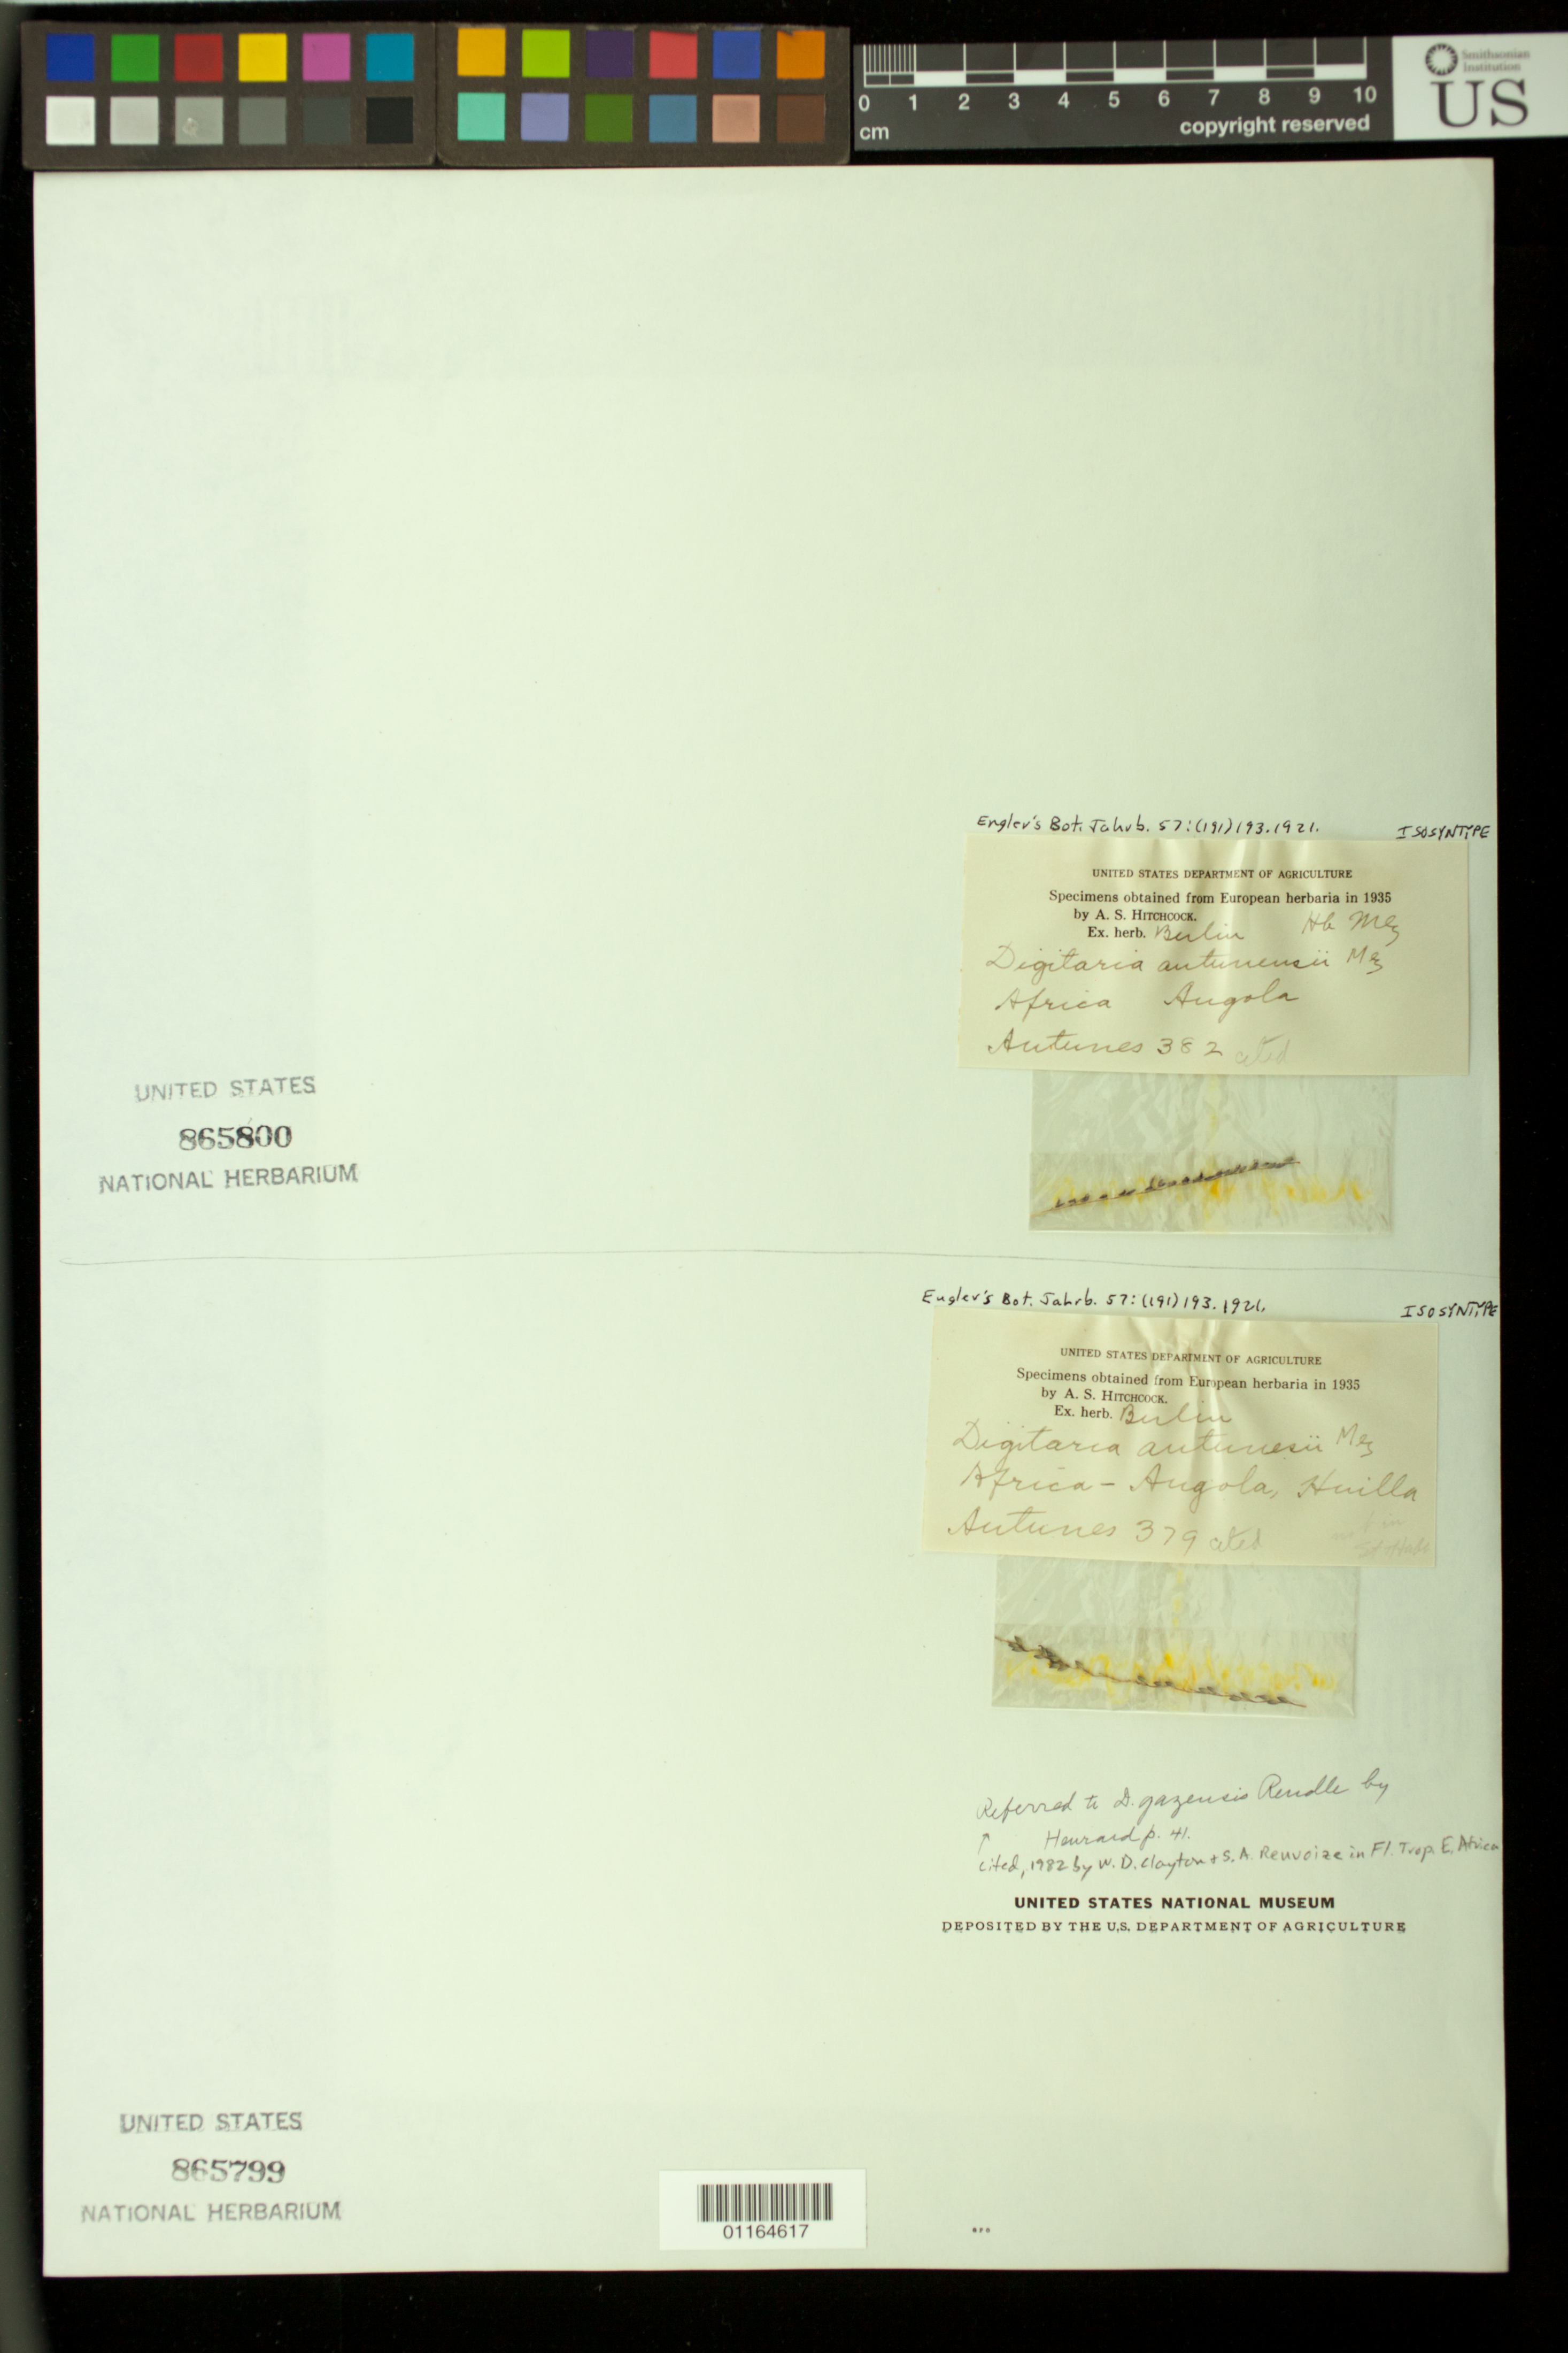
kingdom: Plantae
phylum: Tracheophyta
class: Liliopsida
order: Poales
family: Poaceae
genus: Digitaria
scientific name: Digitaria antunesii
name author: Mez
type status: Isosyntype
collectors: J. M. Antunes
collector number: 379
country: Angola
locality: Huilla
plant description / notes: ex herb. Berlin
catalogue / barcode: US 865799